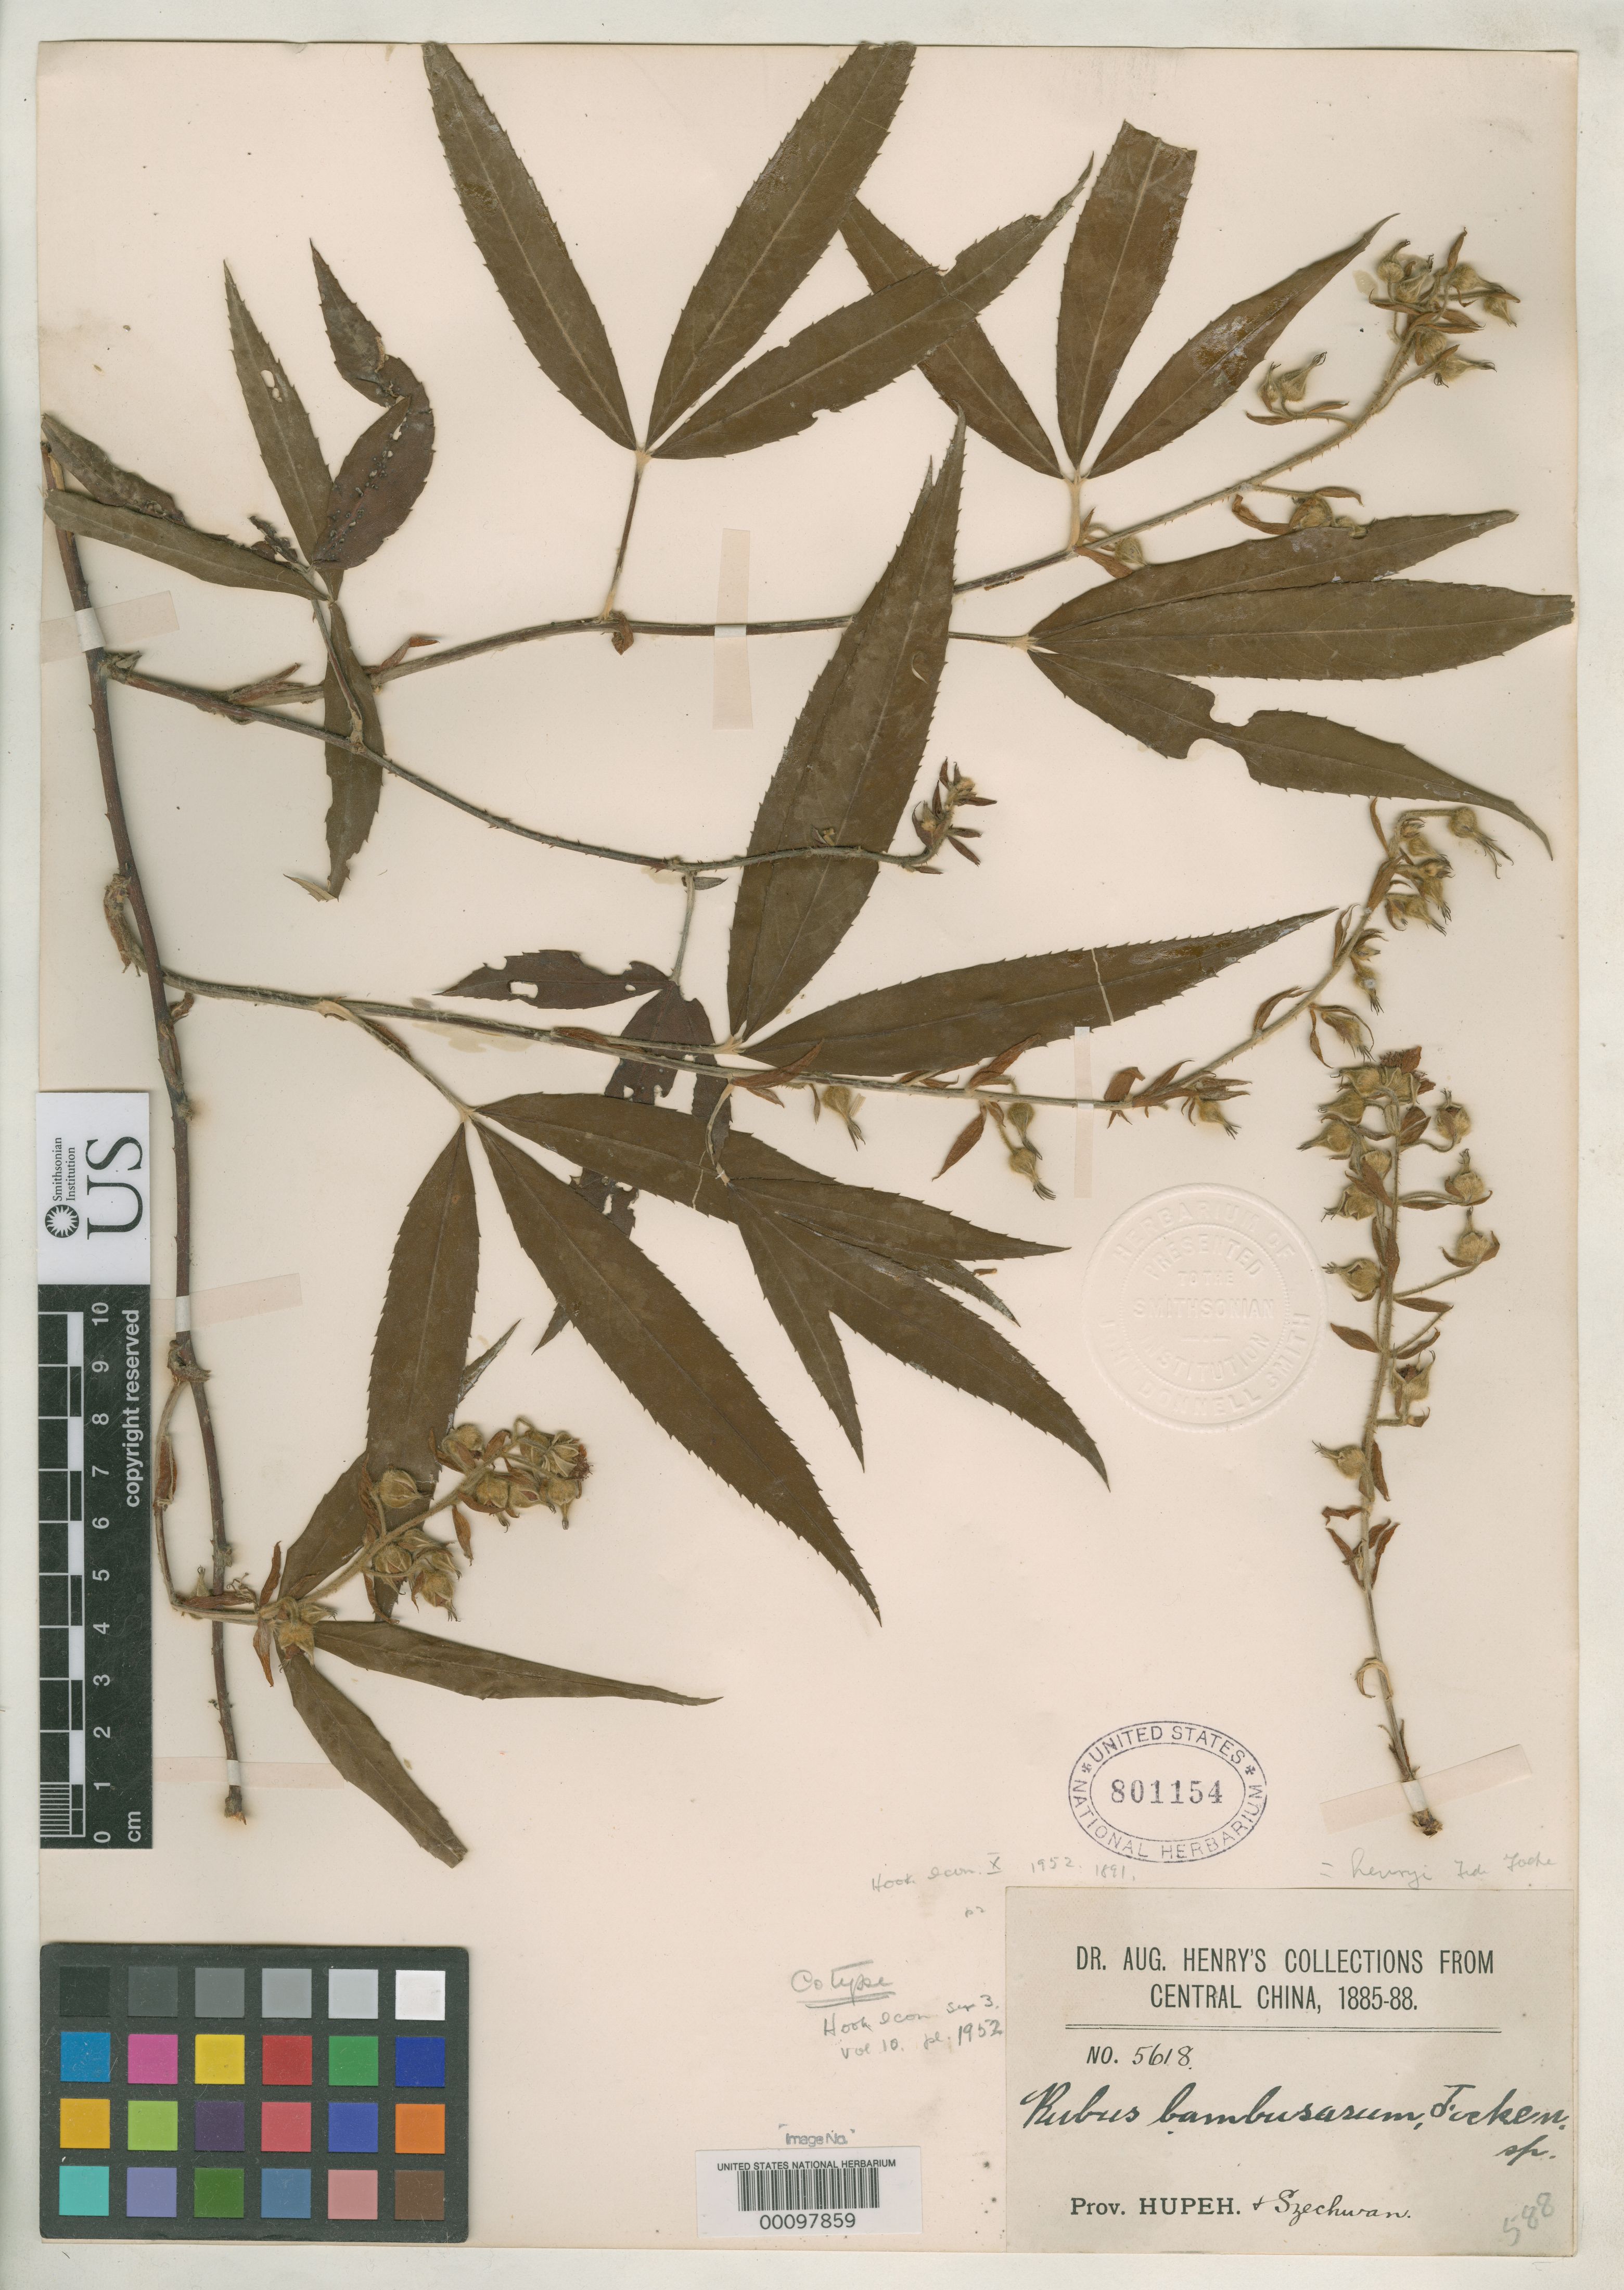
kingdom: Plantae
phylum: Tracheophyta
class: Magnoliopsida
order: Rosales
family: Rosaceae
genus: Rubus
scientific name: Rubus bambusarum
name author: Focke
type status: Isotype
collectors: A. Henry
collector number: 5618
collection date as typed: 1885 to -- --- 1888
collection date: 1885/1888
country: China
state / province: Hubei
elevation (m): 1219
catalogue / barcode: US 801154